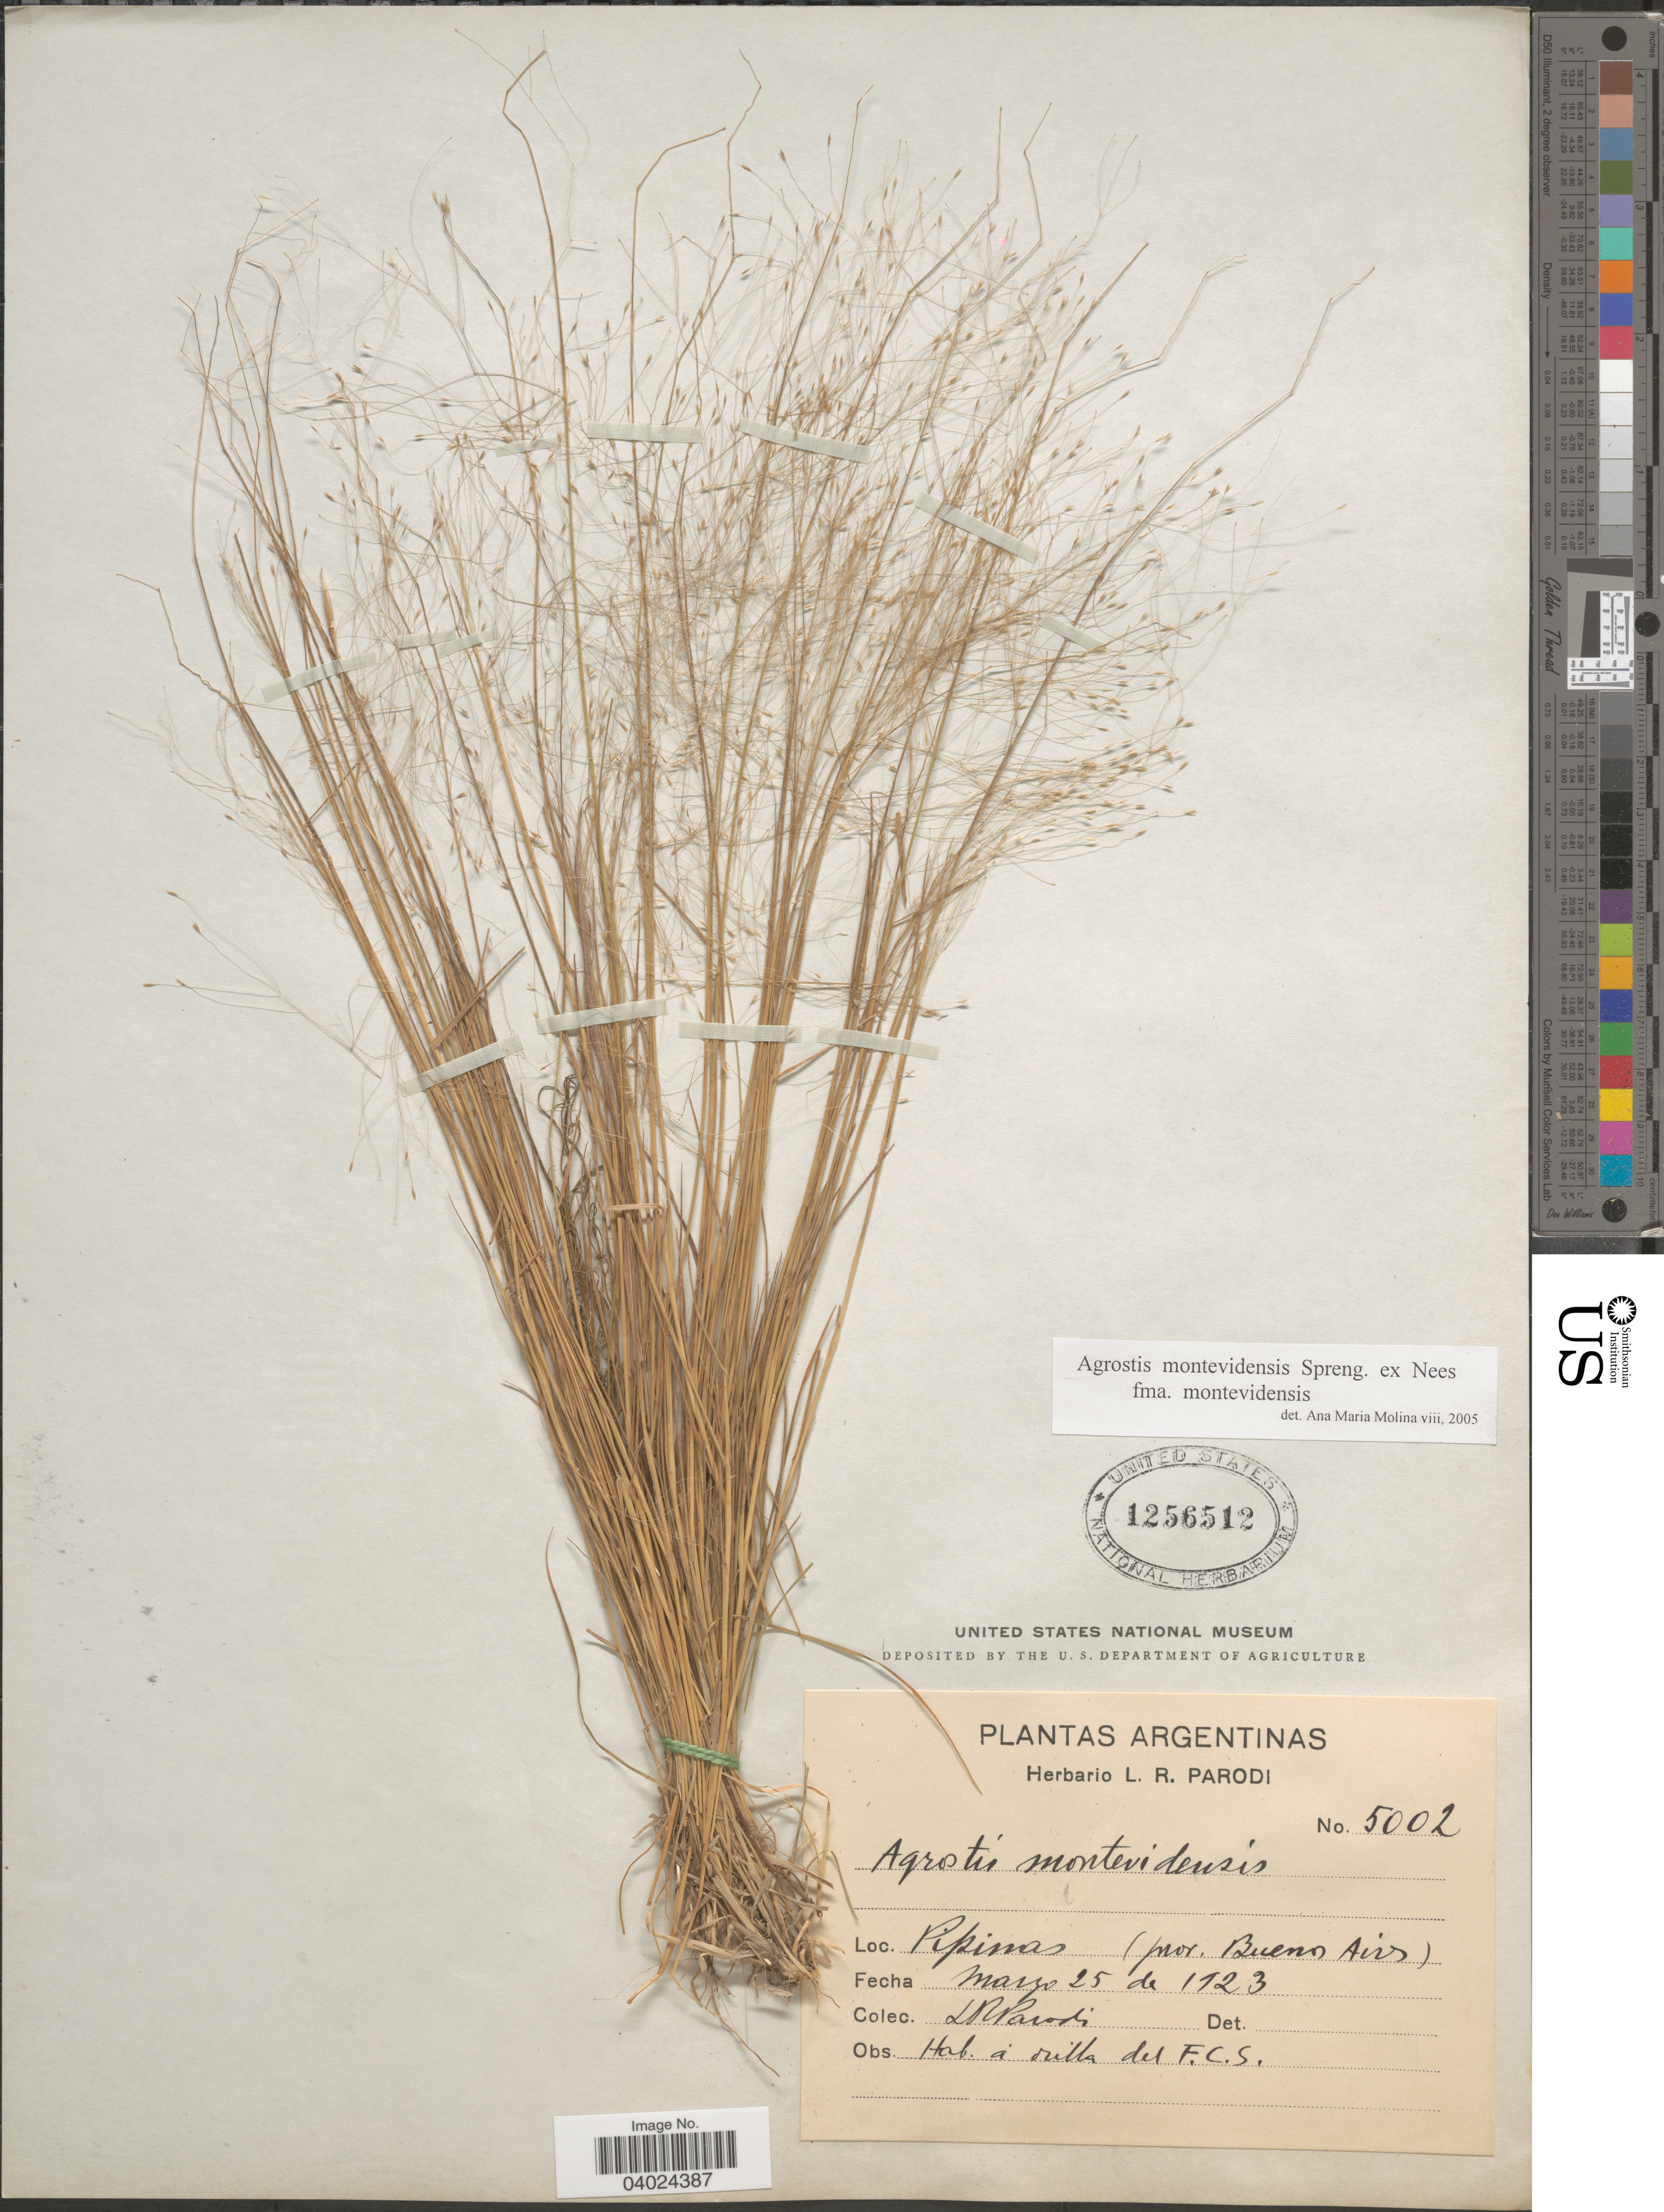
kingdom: Plantae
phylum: Tracheophyta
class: Liliopsida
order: Poales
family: Poaceae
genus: Agrostis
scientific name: Agrostis montevidensis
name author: A. Spreng. ex Nees in Mart.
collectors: L. R. Parodi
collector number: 5002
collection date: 1923-03-25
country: Argentina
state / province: Buenos Aires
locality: Pipinas.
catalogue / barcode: US 1256512